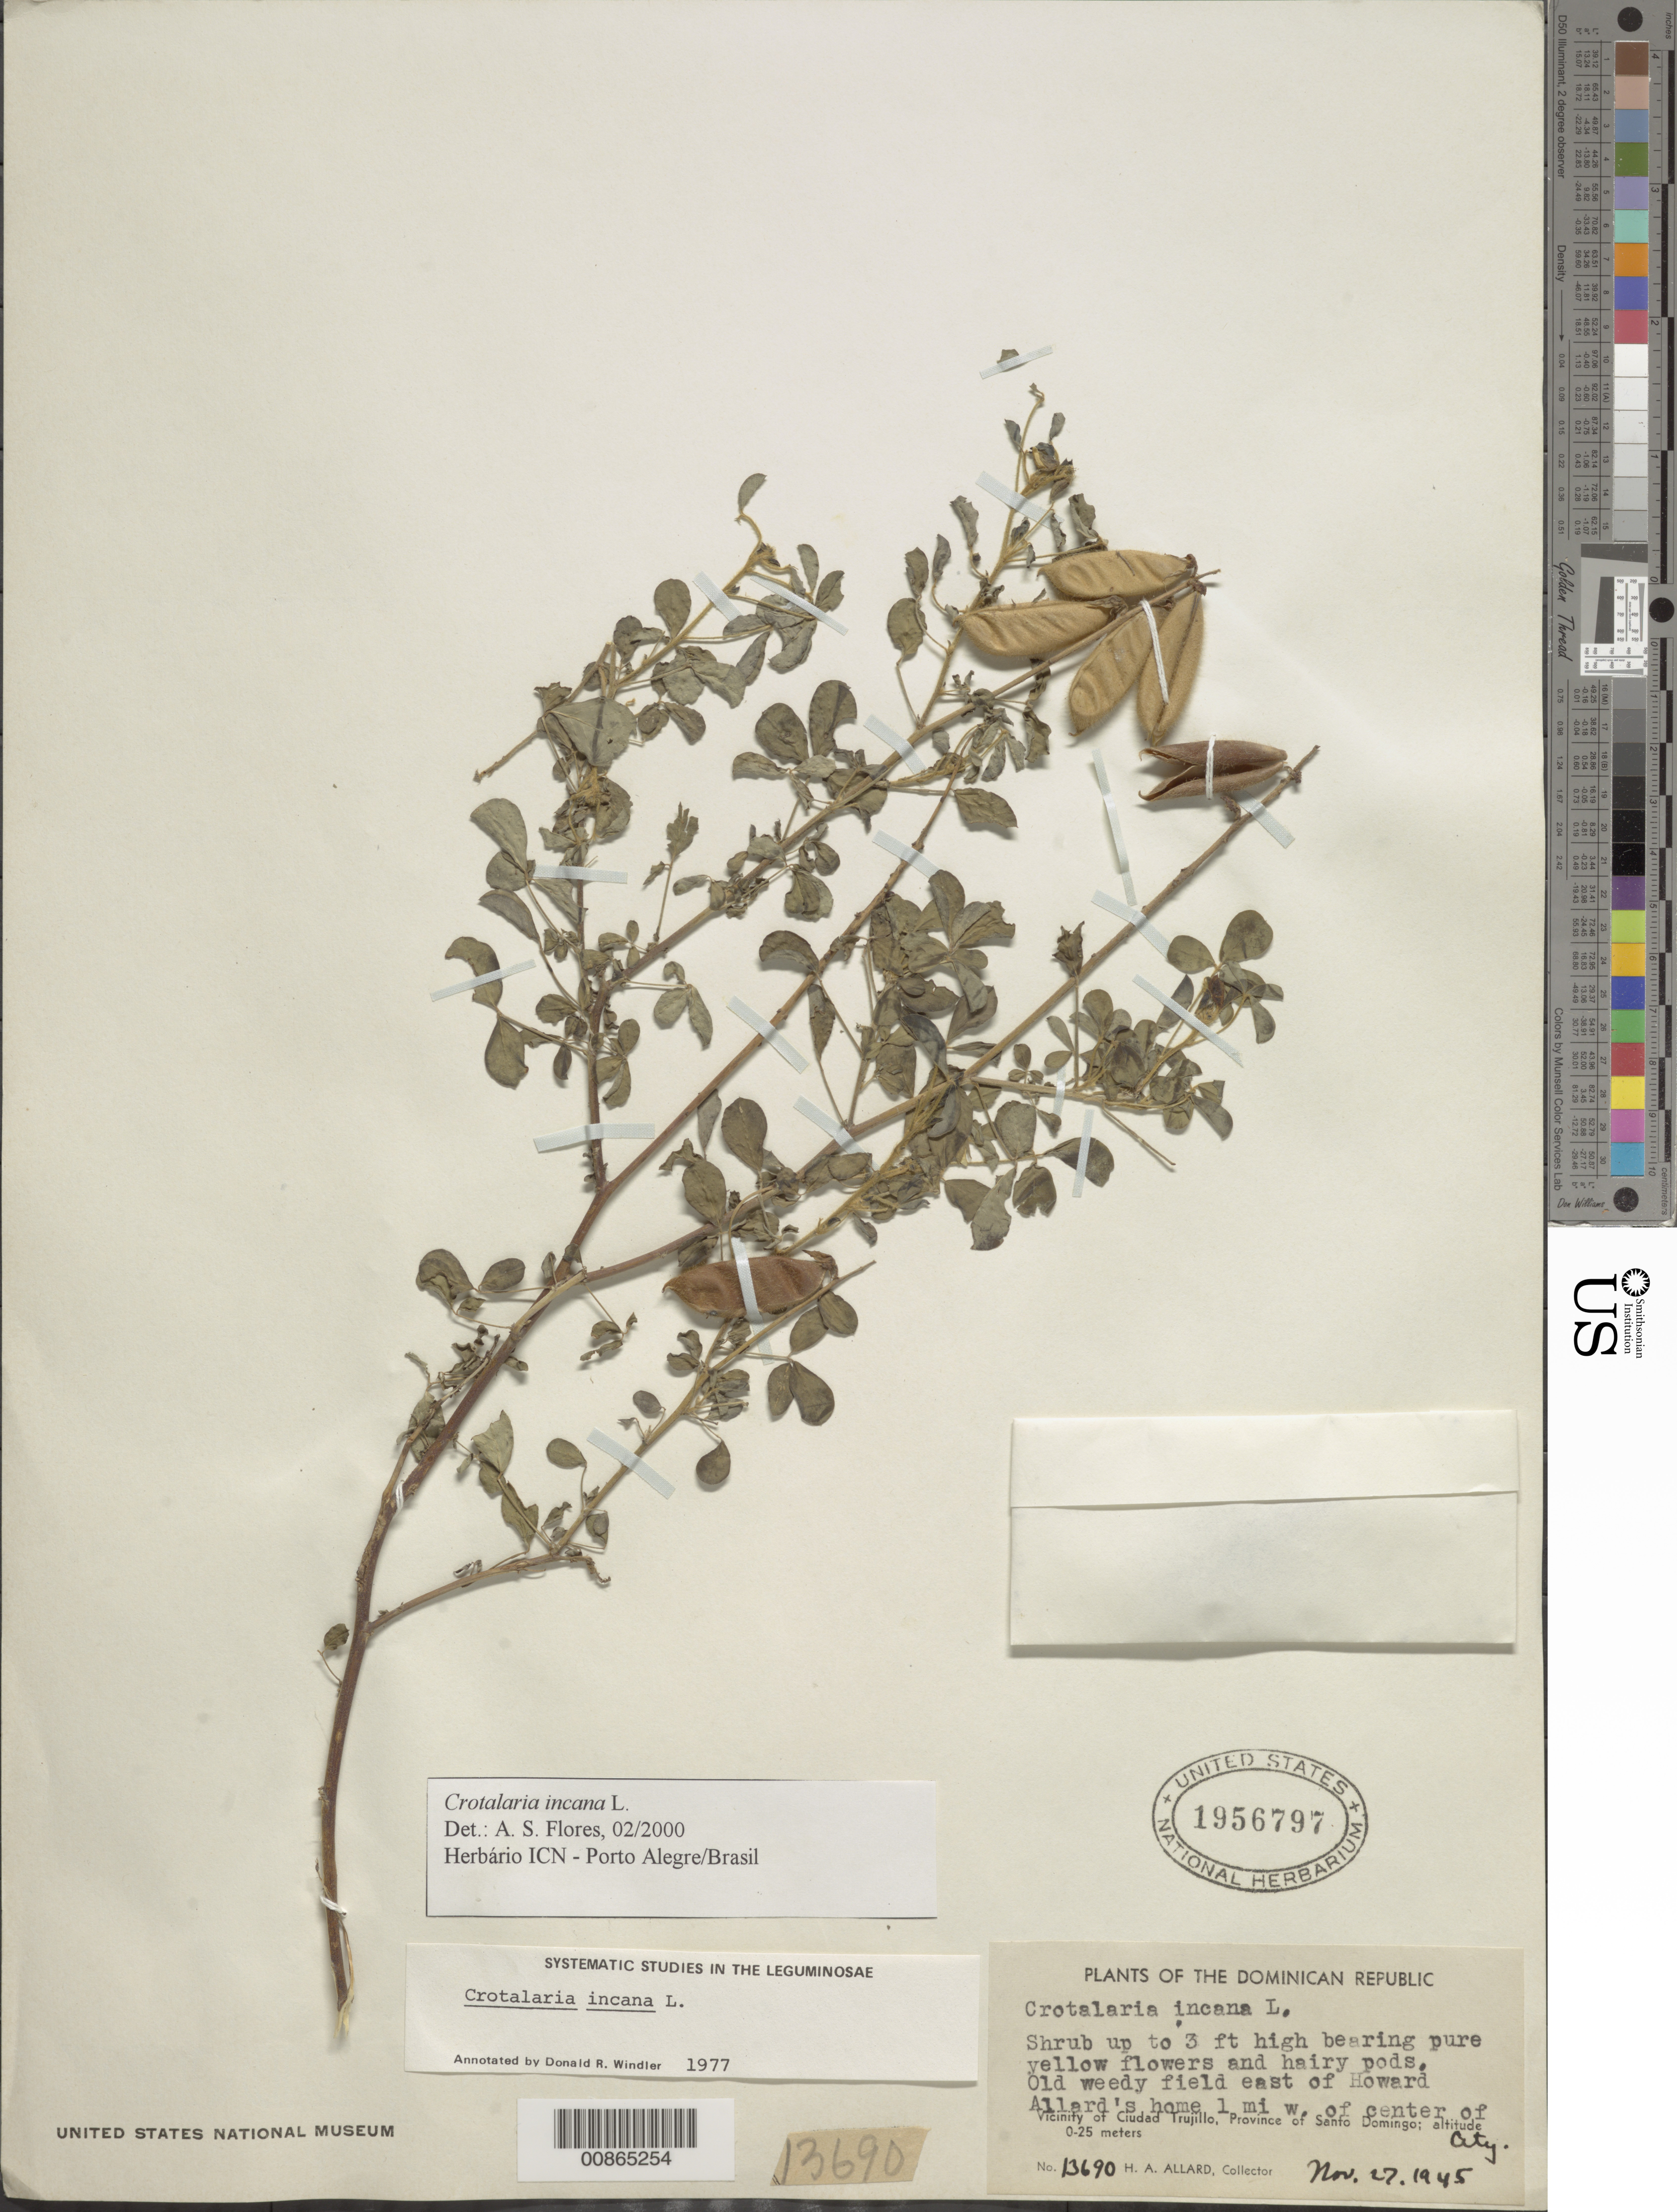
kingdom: Plantae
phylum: Tracheophyta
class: Magnoliopsida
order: Fabales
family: Fabaceae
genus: Crotalaria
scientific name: Crotalaria incana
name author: L.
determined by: Flores, A. S., (ICN), Universidade Federal do Rio Grande do Sul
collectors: H. A. Allard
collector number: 13690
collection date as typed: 27 Nov 1945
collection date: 1945-11-27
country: Dominican Republic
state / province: Distrito Nacional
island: Hispaniola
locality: Vicinity of Ciudad Trujillo, Province of Santo Domingo (obsolete). East of Howard Allard's home, 1 mi. W of center of city.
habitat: Old weedy field.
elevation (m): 0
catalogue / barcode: US 1956797